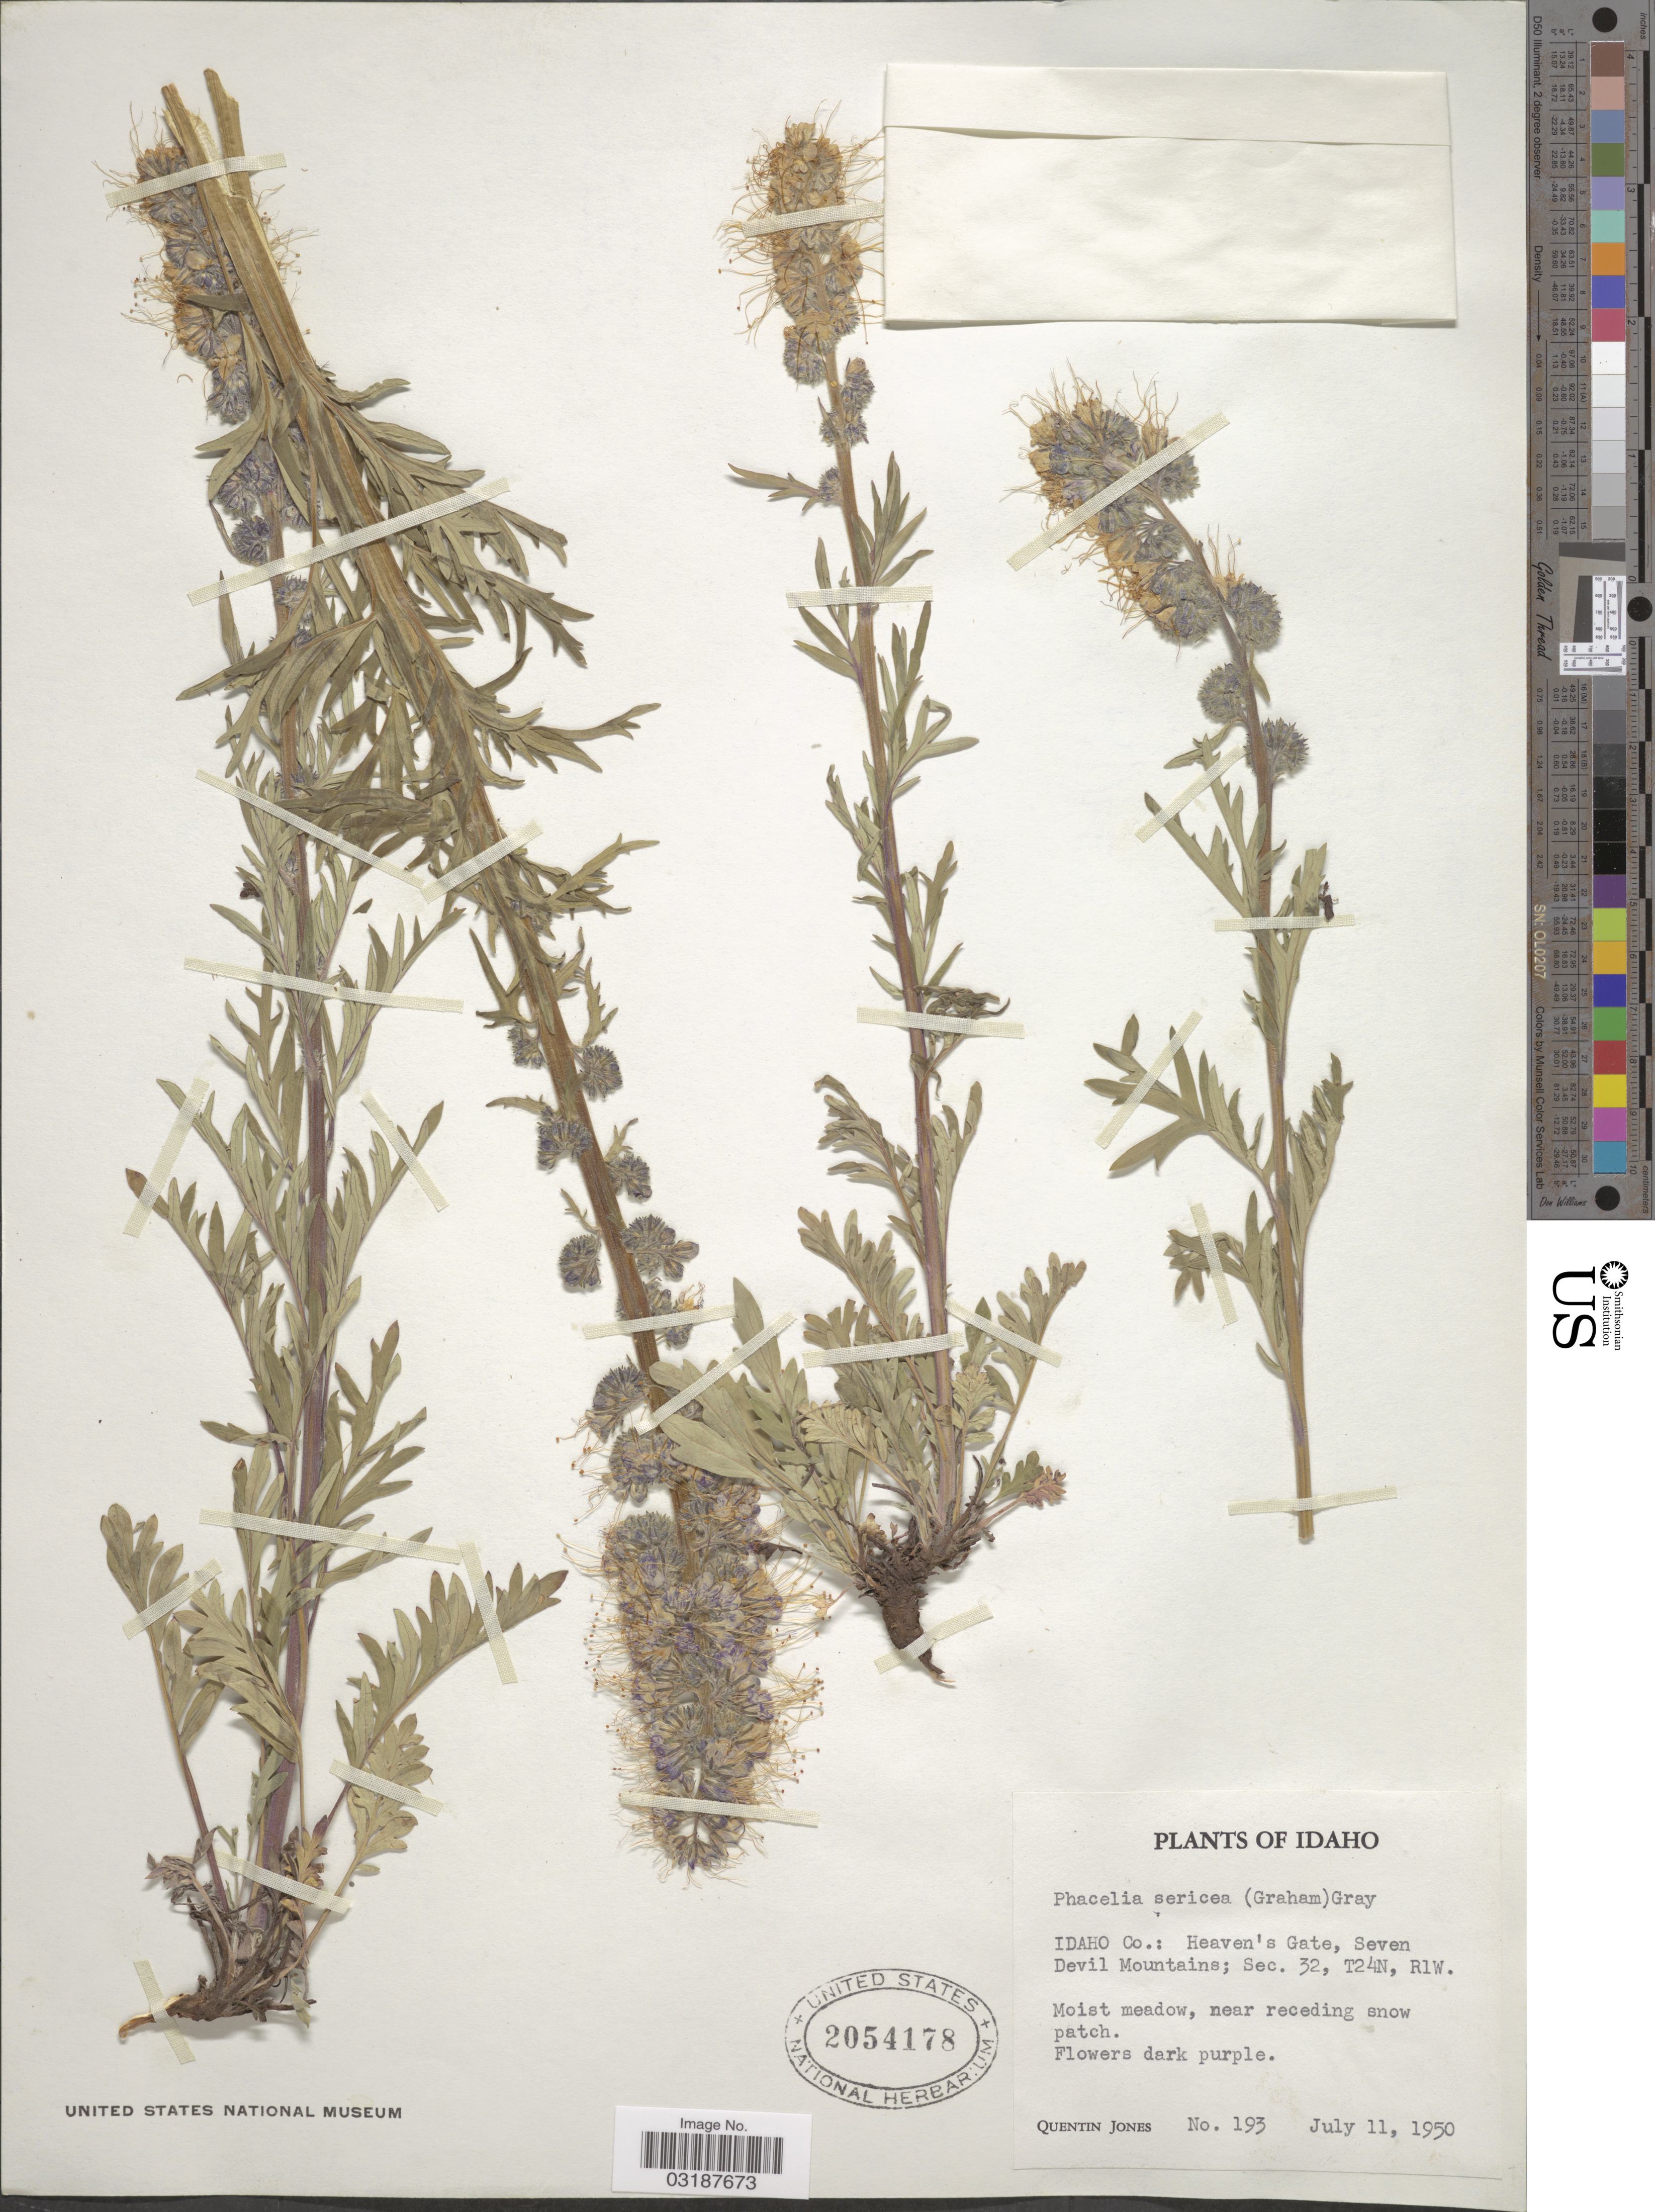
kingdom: Plantae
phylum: Tracheophyta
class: Magnoliopsida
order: Boraginales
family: Hydrophyllaceae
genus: Phacelia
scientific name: Phacelia sericea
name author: (Graham) A. Gray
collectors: Q. Jones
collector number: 193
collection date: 1950-07-11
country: United States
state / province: Idaho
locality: IDAHO CO.: Heaven's Gate, Seven Devil Mountains; Sec. 32, T24N, R1W.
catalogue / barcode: US 2054178